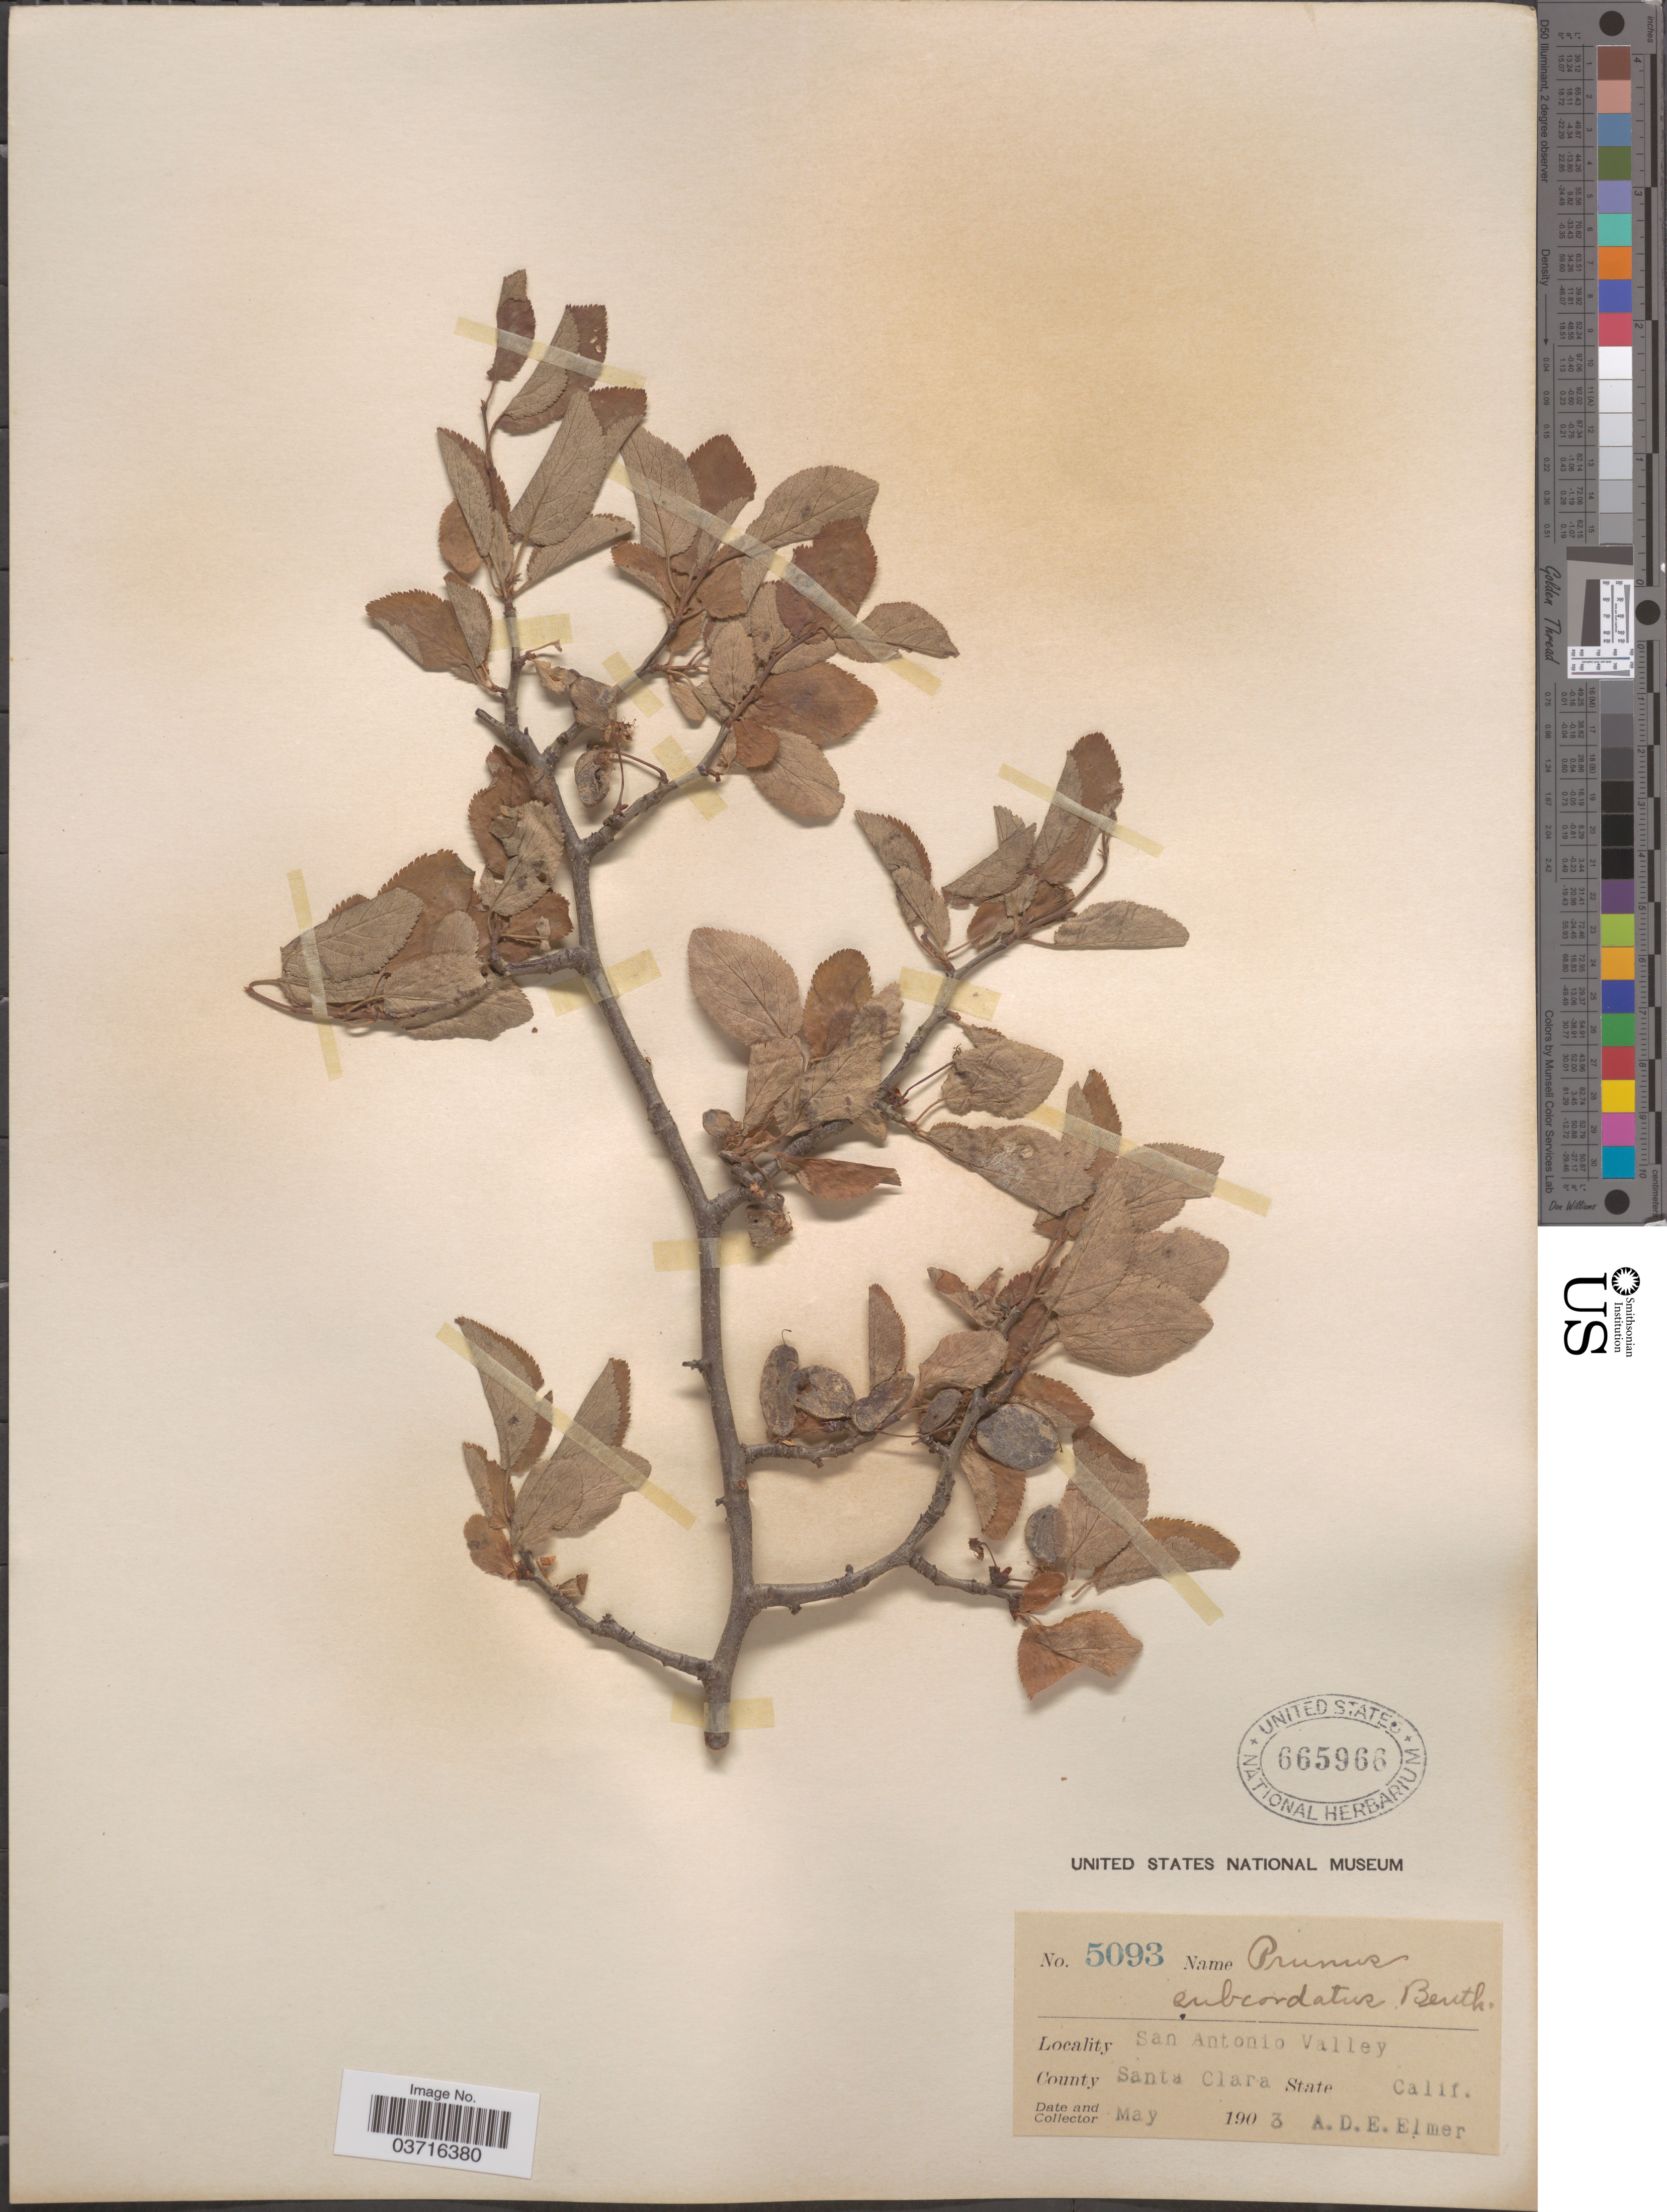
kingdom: Plantae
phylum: Tracheophyta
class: Magnoliopsida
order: Rosales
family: Rosaceae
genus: Prunus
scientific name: Prunus subcordata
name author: Benth.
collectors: A. D. E. Elmer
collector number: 5093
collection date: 1903-05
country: United States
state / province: California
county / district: Santa Clara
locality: San Antonio Valley. County Santa Clara.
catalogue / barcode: US 665966